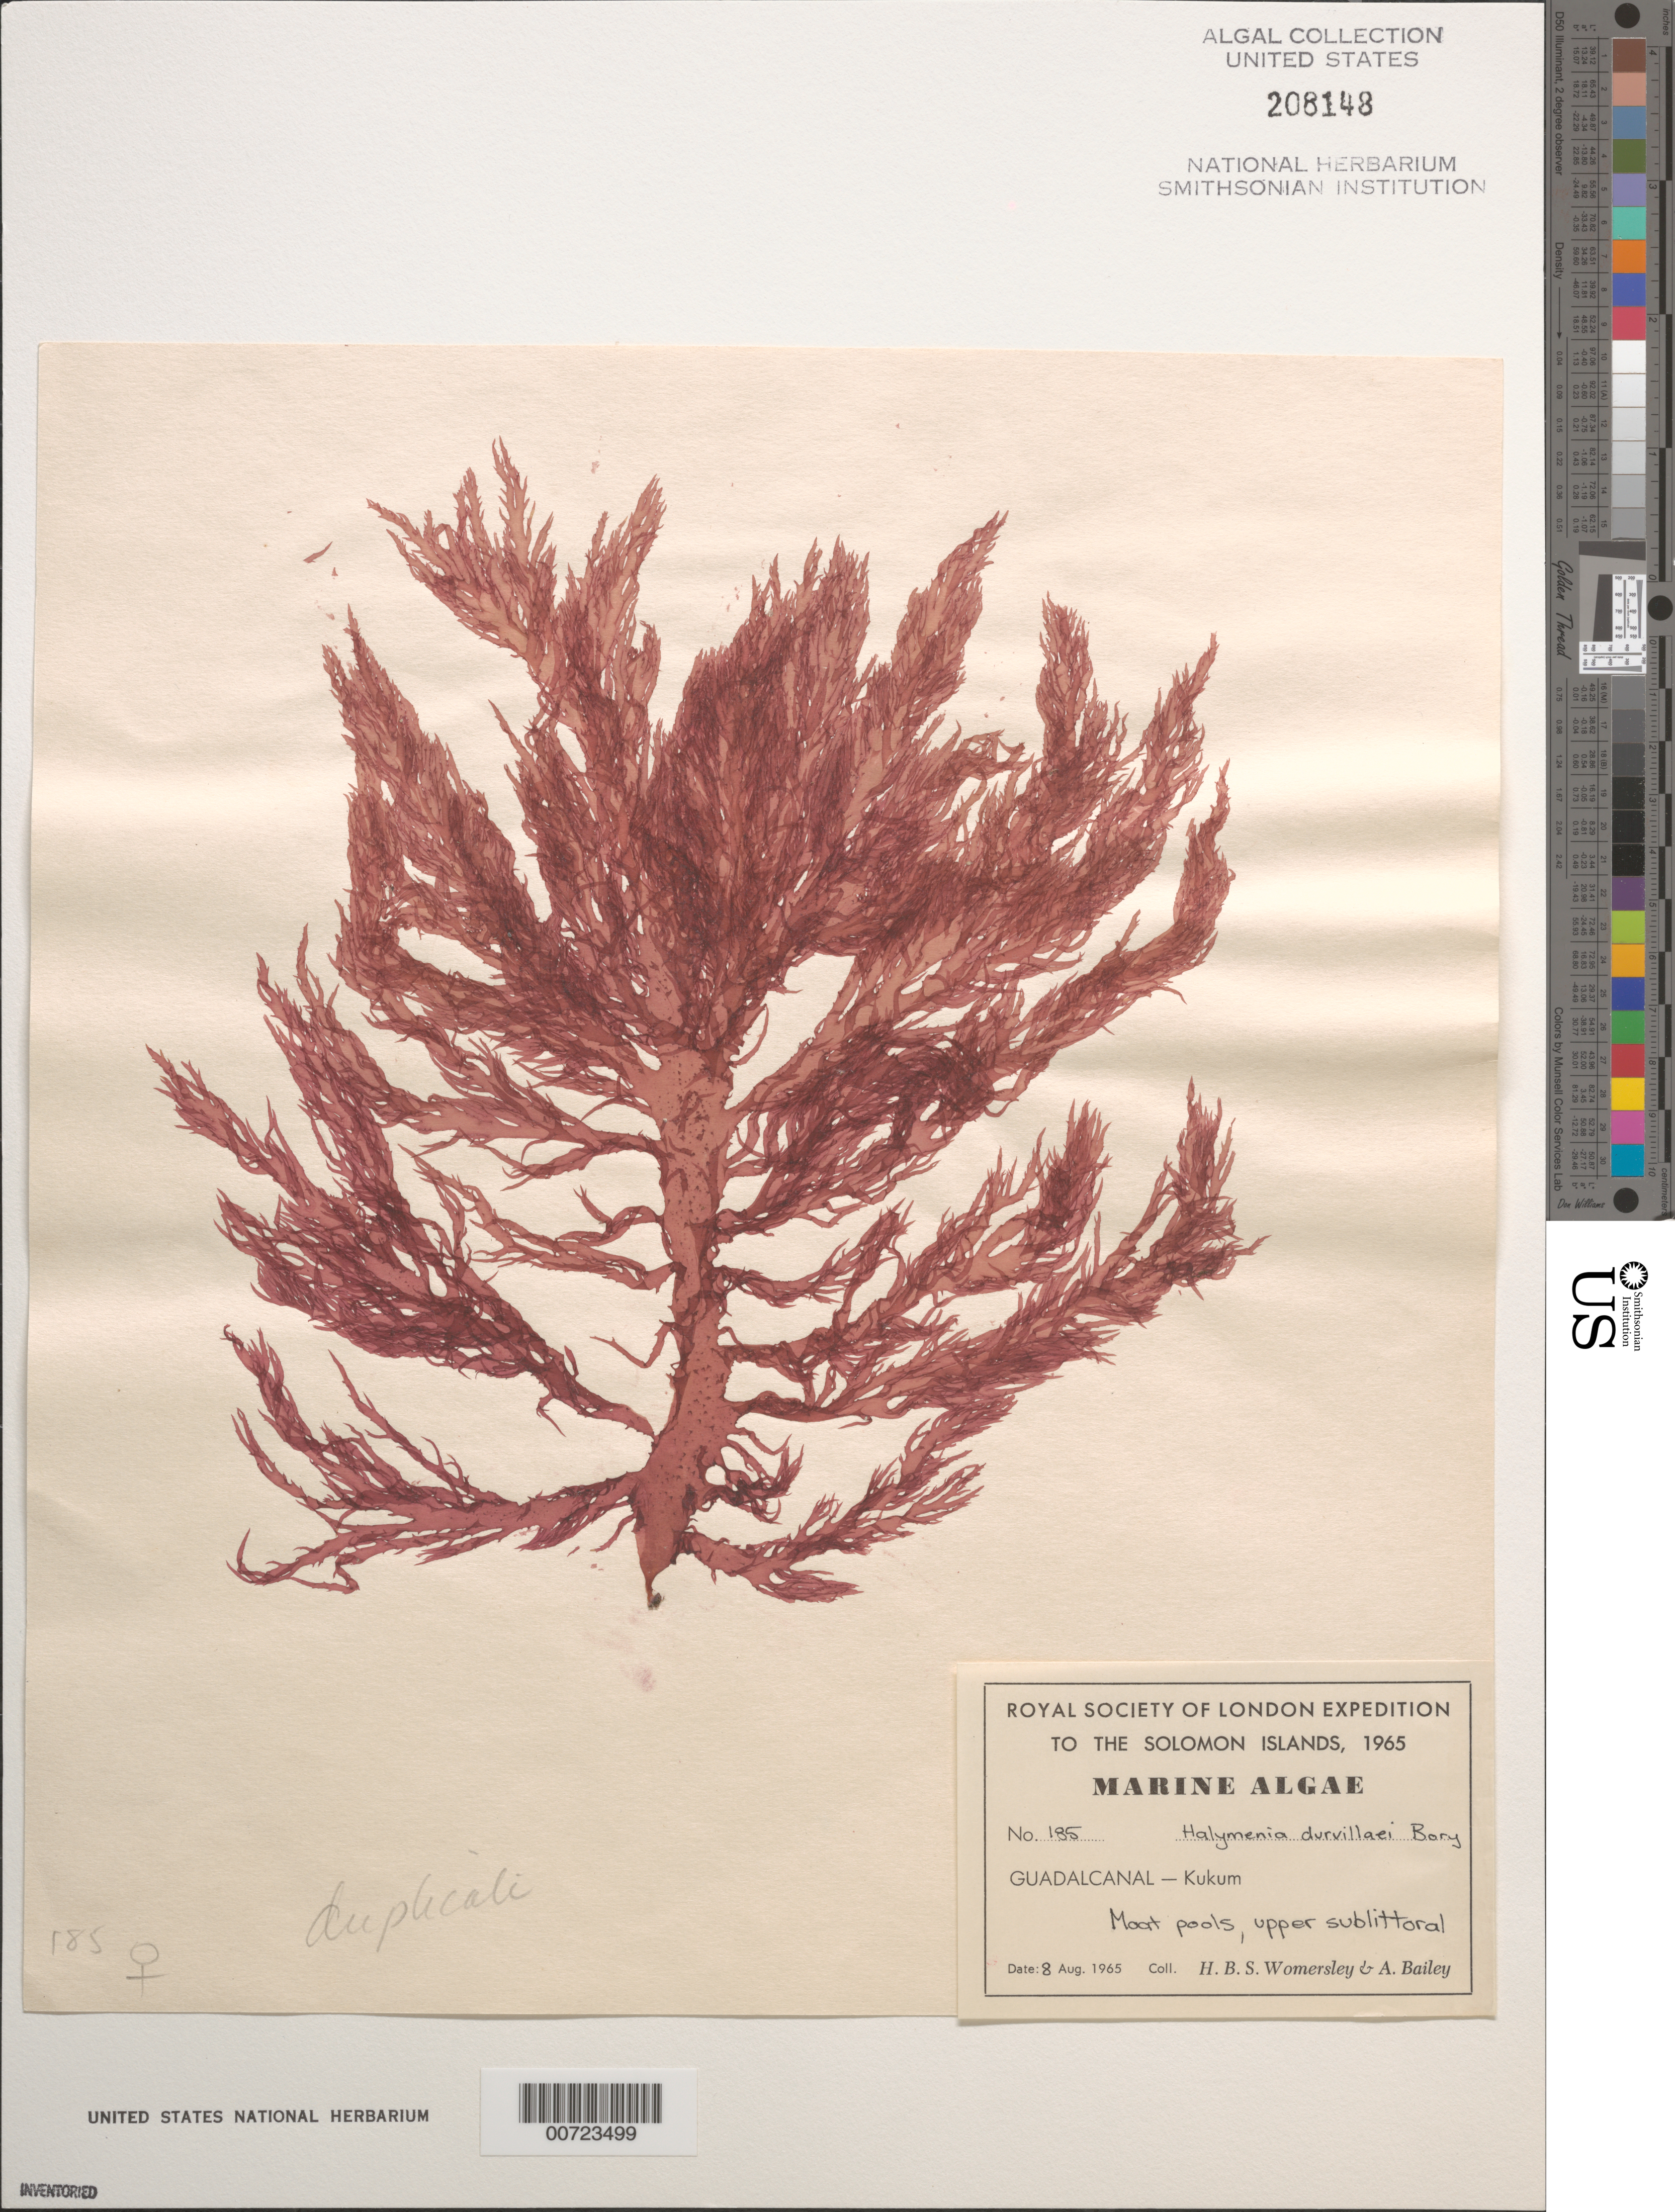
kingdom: Plantae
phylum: Rhodophyta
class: Florideophyceae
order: Halymeniales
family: Halymeniaceae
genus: Halymenia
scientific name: Halymenia durvillaei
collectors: H. B. S. Womersley & A. Bailey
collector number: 185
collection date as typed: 08 Aug 1965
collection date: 1965-08-08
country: Solomon Islands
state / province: Guadalcanal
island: Guadalcanal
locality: Kukum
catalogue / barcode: US 208148